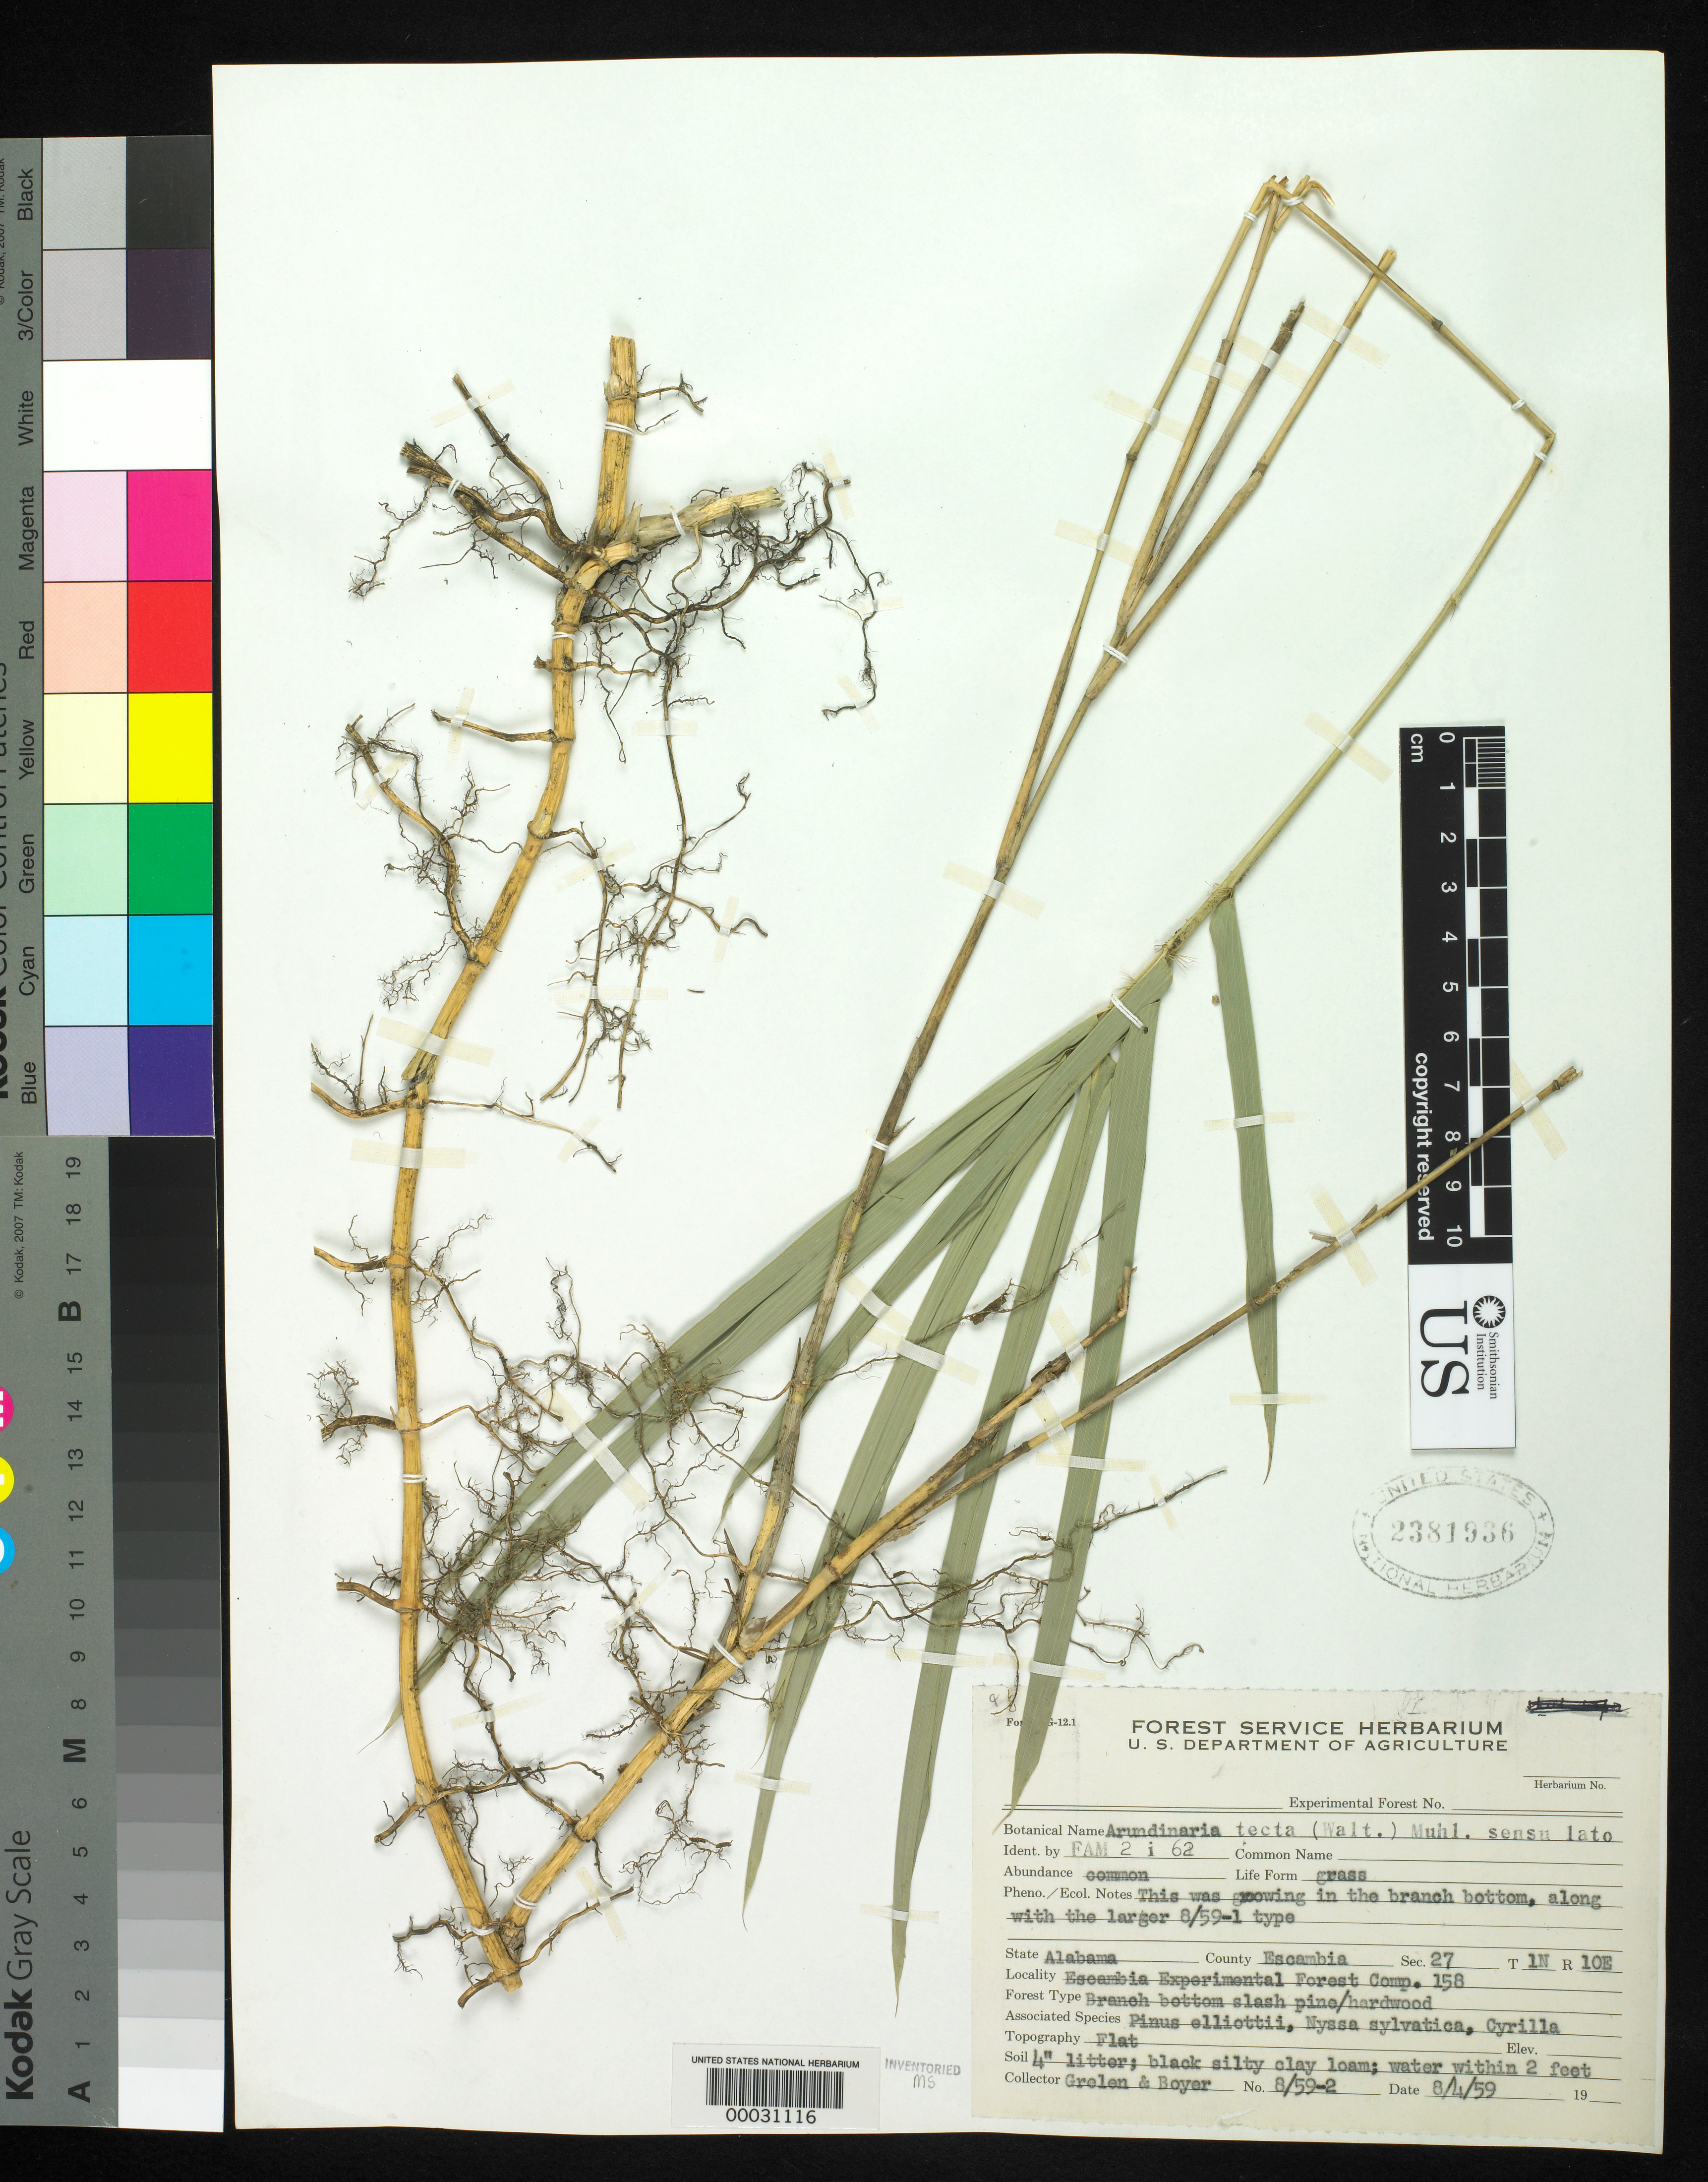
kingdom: Plantae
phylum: Tracheophyta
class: Liliopsida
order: Poales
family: Poaceae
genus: Arundinaria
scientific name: Arundinaria tecta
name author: (Walter) Muhl.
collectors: -. Grelen & -. Boyer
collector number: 8159-2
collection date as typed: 04 Aug 1959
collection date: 1959-08-04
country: United States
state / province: Alabama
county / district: Escambia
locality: Escambia experimental forest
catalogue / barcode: US 2381936